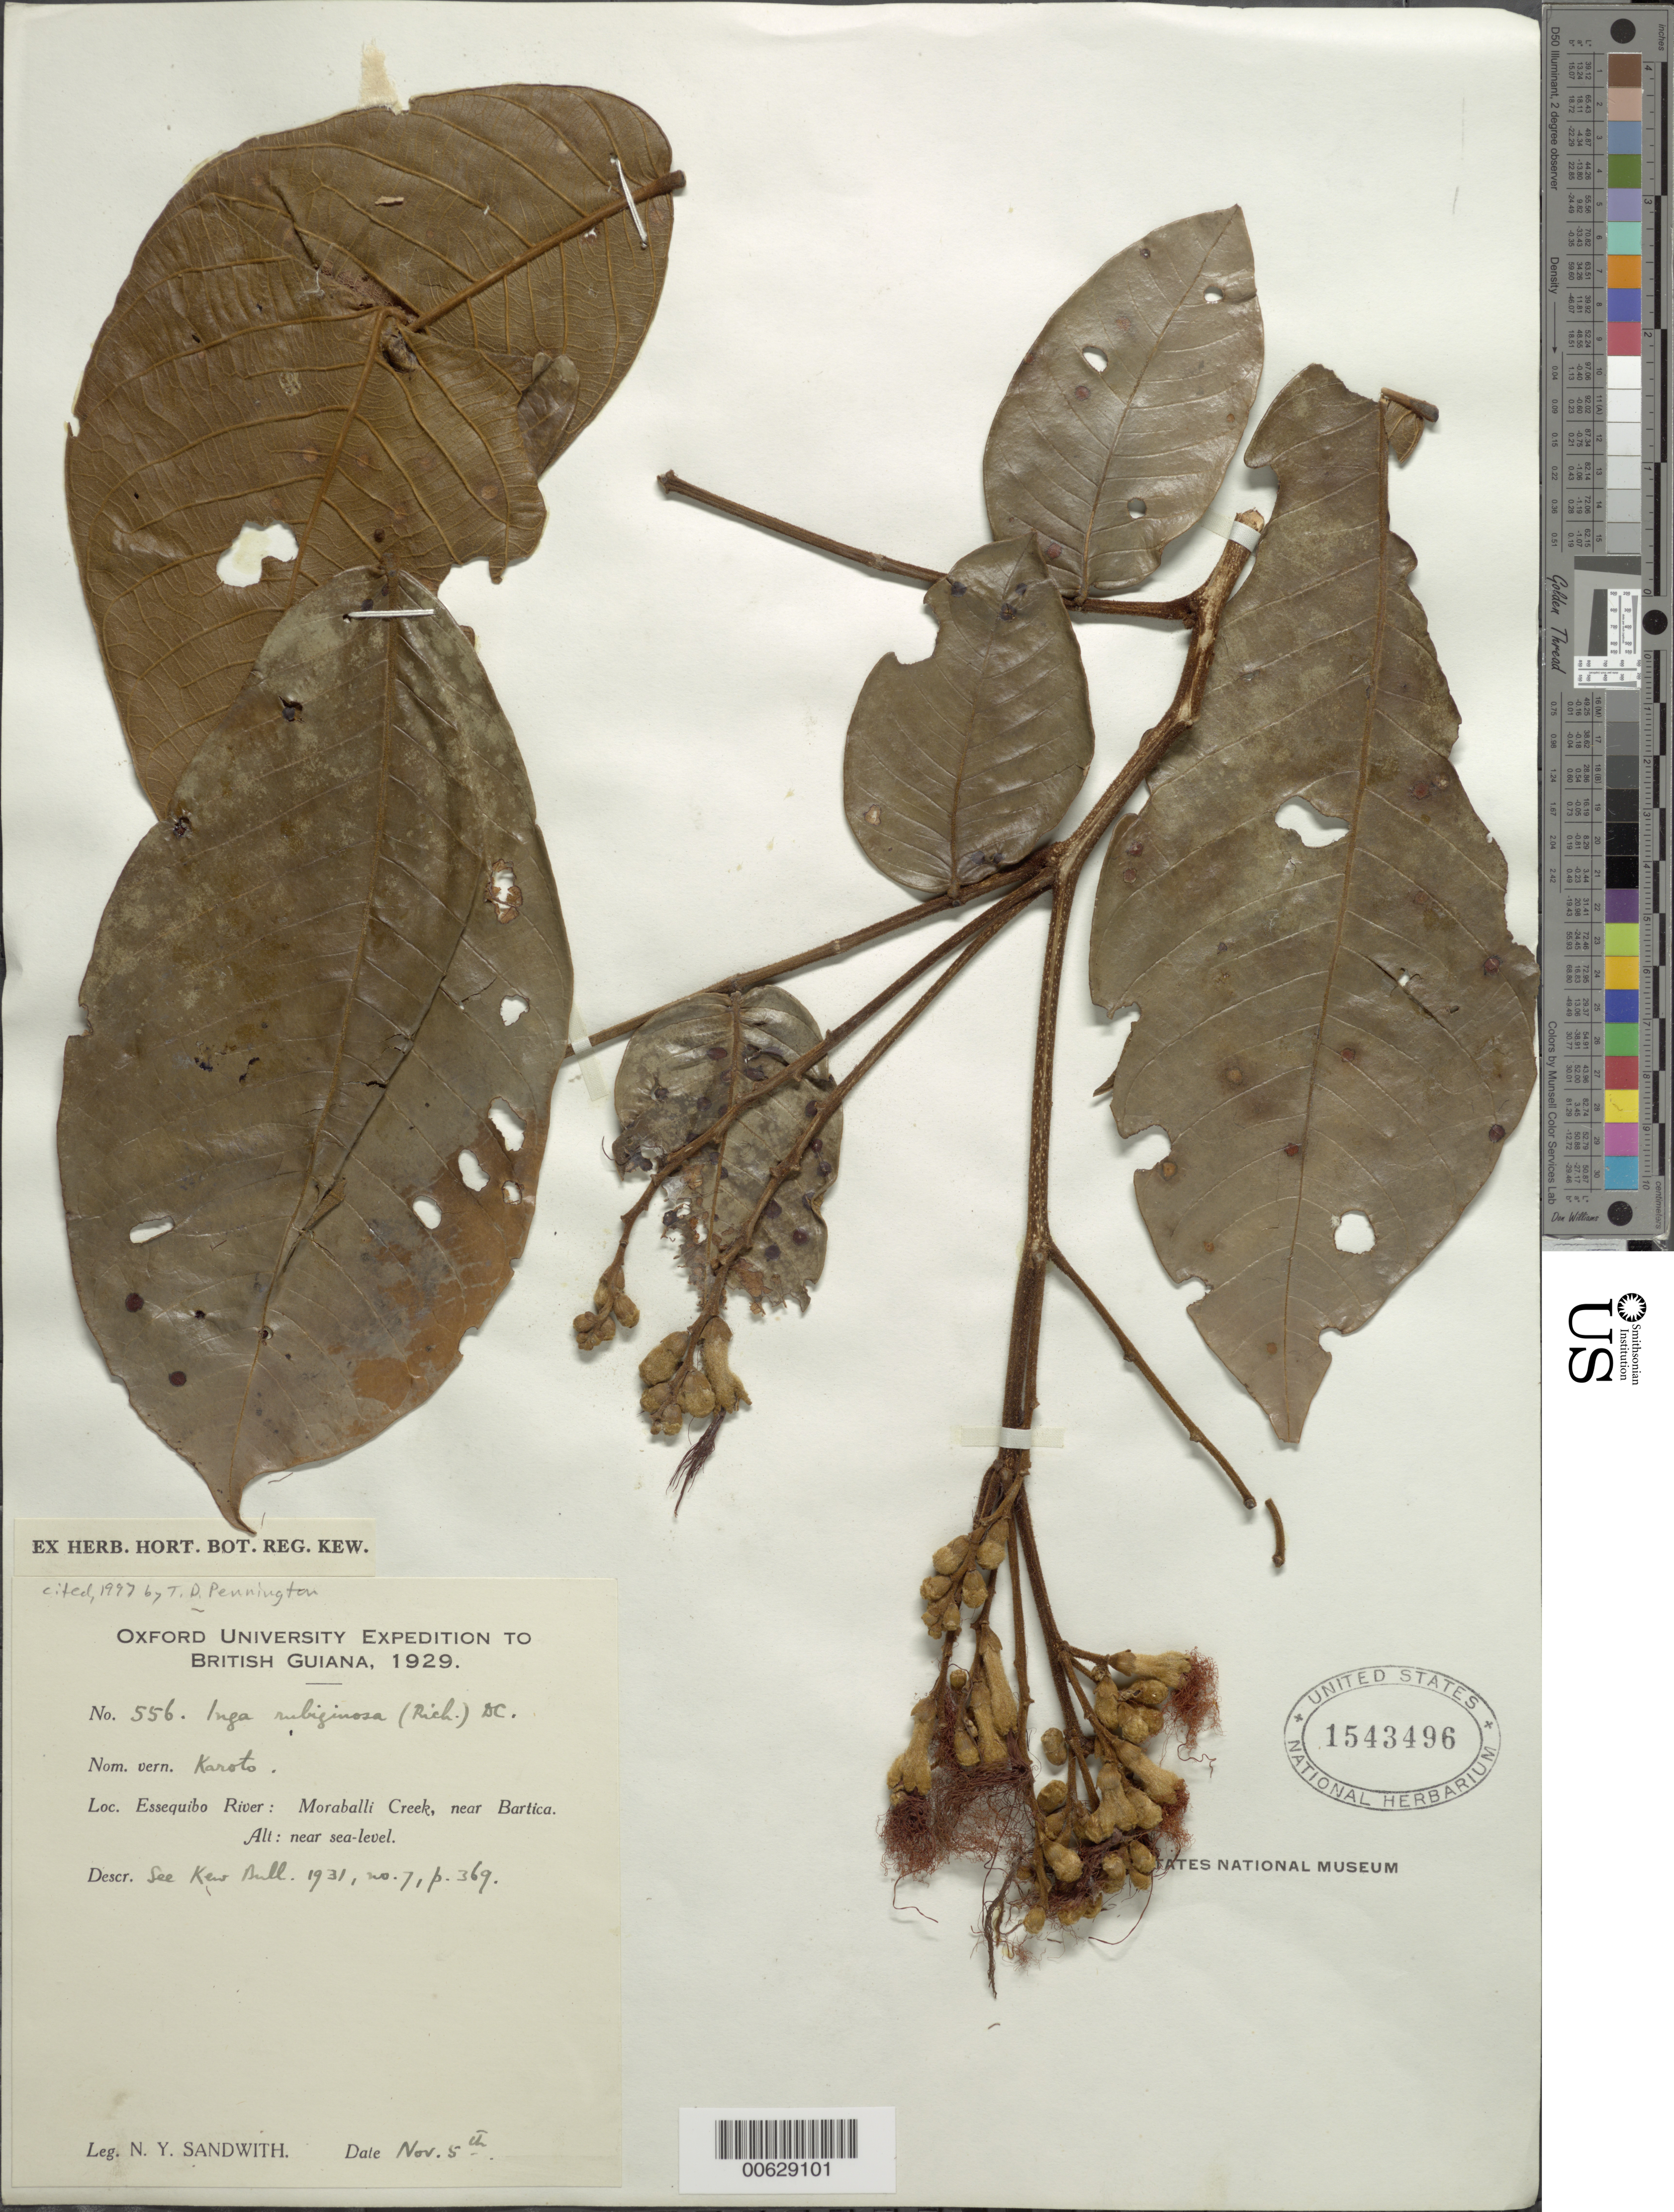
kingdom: Plantae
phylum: Tracheophyta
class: Magnoliopsida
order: Fabales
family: Fabaceae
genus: Inga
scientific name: Inga rubiginosa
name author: (Rich.) DC.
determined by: Pennington, T. D., (K)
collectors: N. Y. Sandwith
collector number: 556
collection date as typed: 5-Nov-29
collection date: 1929-11-05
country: Guyana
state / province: U. Demerara-Berbice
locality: Moraballi Creek, Essequibo R., near Bartica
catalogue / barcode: US 1543496